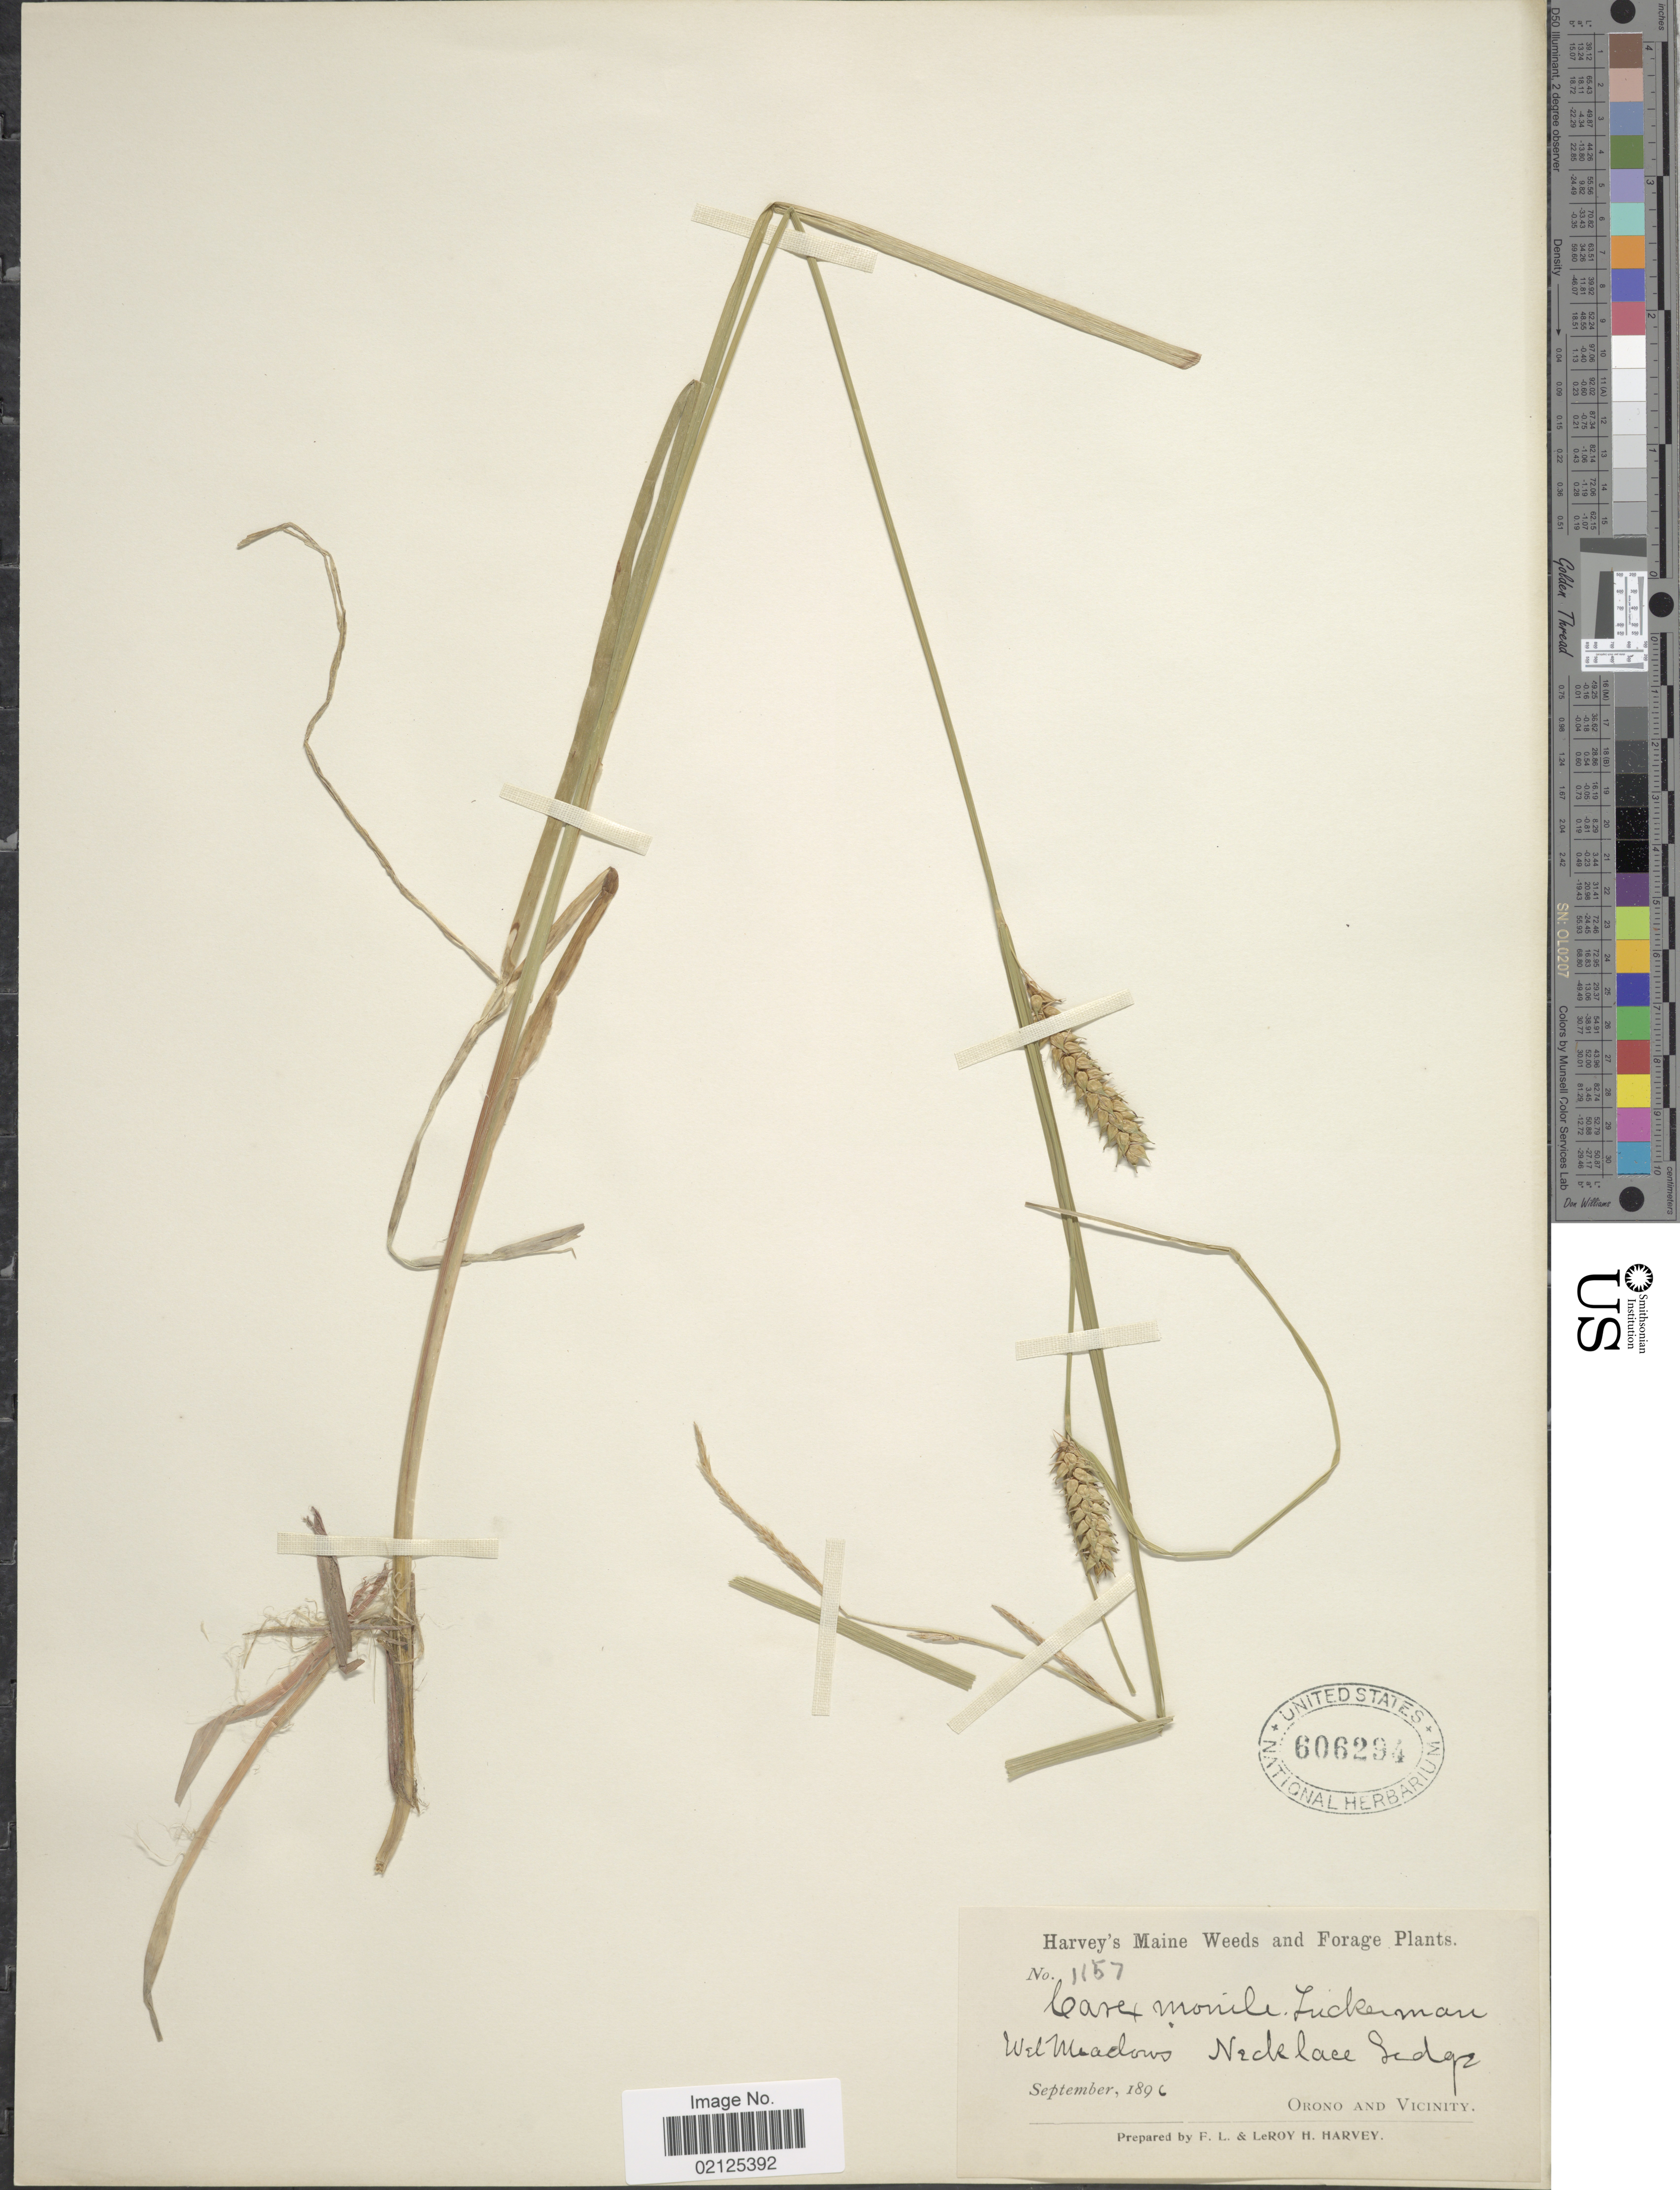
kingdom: Plantae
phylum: Tracheophyta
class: Liliopsida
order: Poales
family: Cyperaceae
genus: Carex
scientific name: Carex vesicaria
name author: L.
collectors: F. L. Harvey & L. H. Harvey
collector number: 1157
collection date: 1896-09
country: United States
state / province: Maine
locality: Maine Weeds and Forage, Wet meadows, Necklace Sedge, Orono And Vicinity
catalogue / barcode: US 606294